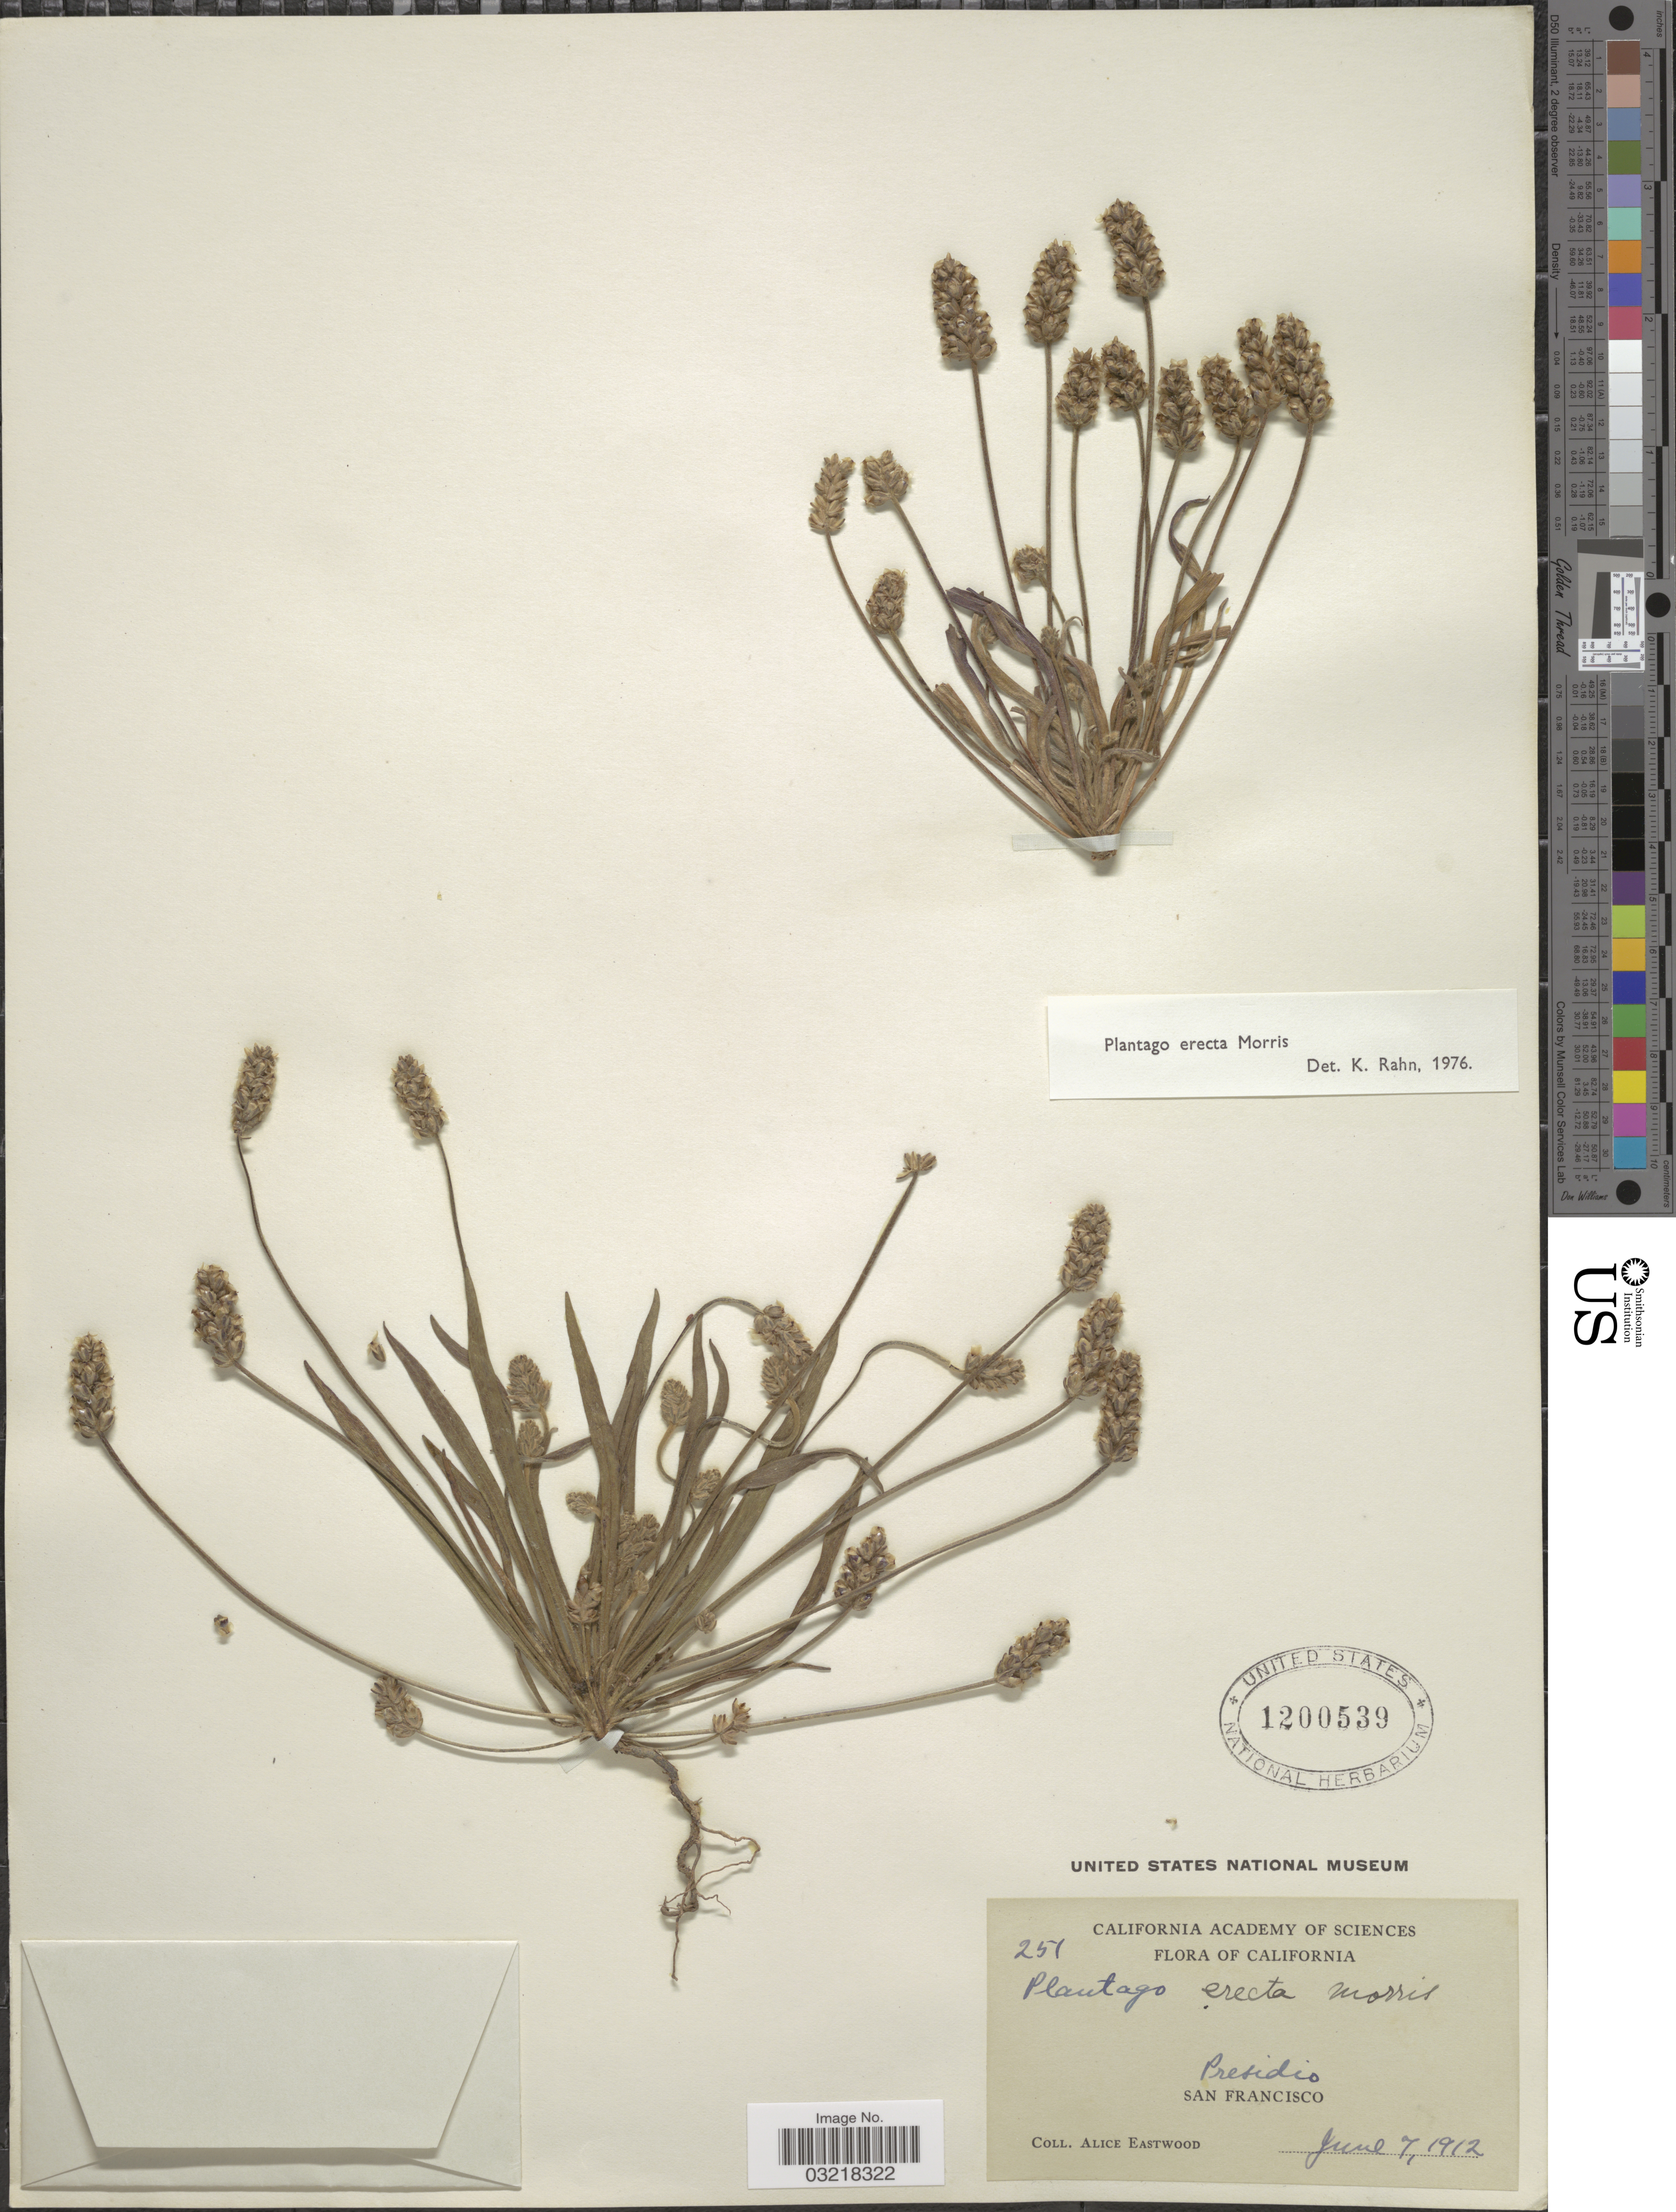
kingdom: Plantae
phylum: Tracheophyta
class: Magnoliopsida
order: Lamiales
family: Plantaginaceae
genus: Plantago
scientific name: Plantago erecta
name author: Morris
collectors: A. Eastwood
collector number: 251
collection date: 1912-06-07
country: United States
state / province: California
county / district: San Francisco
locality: Presidio. San Francisco.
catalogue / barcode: US 1200539